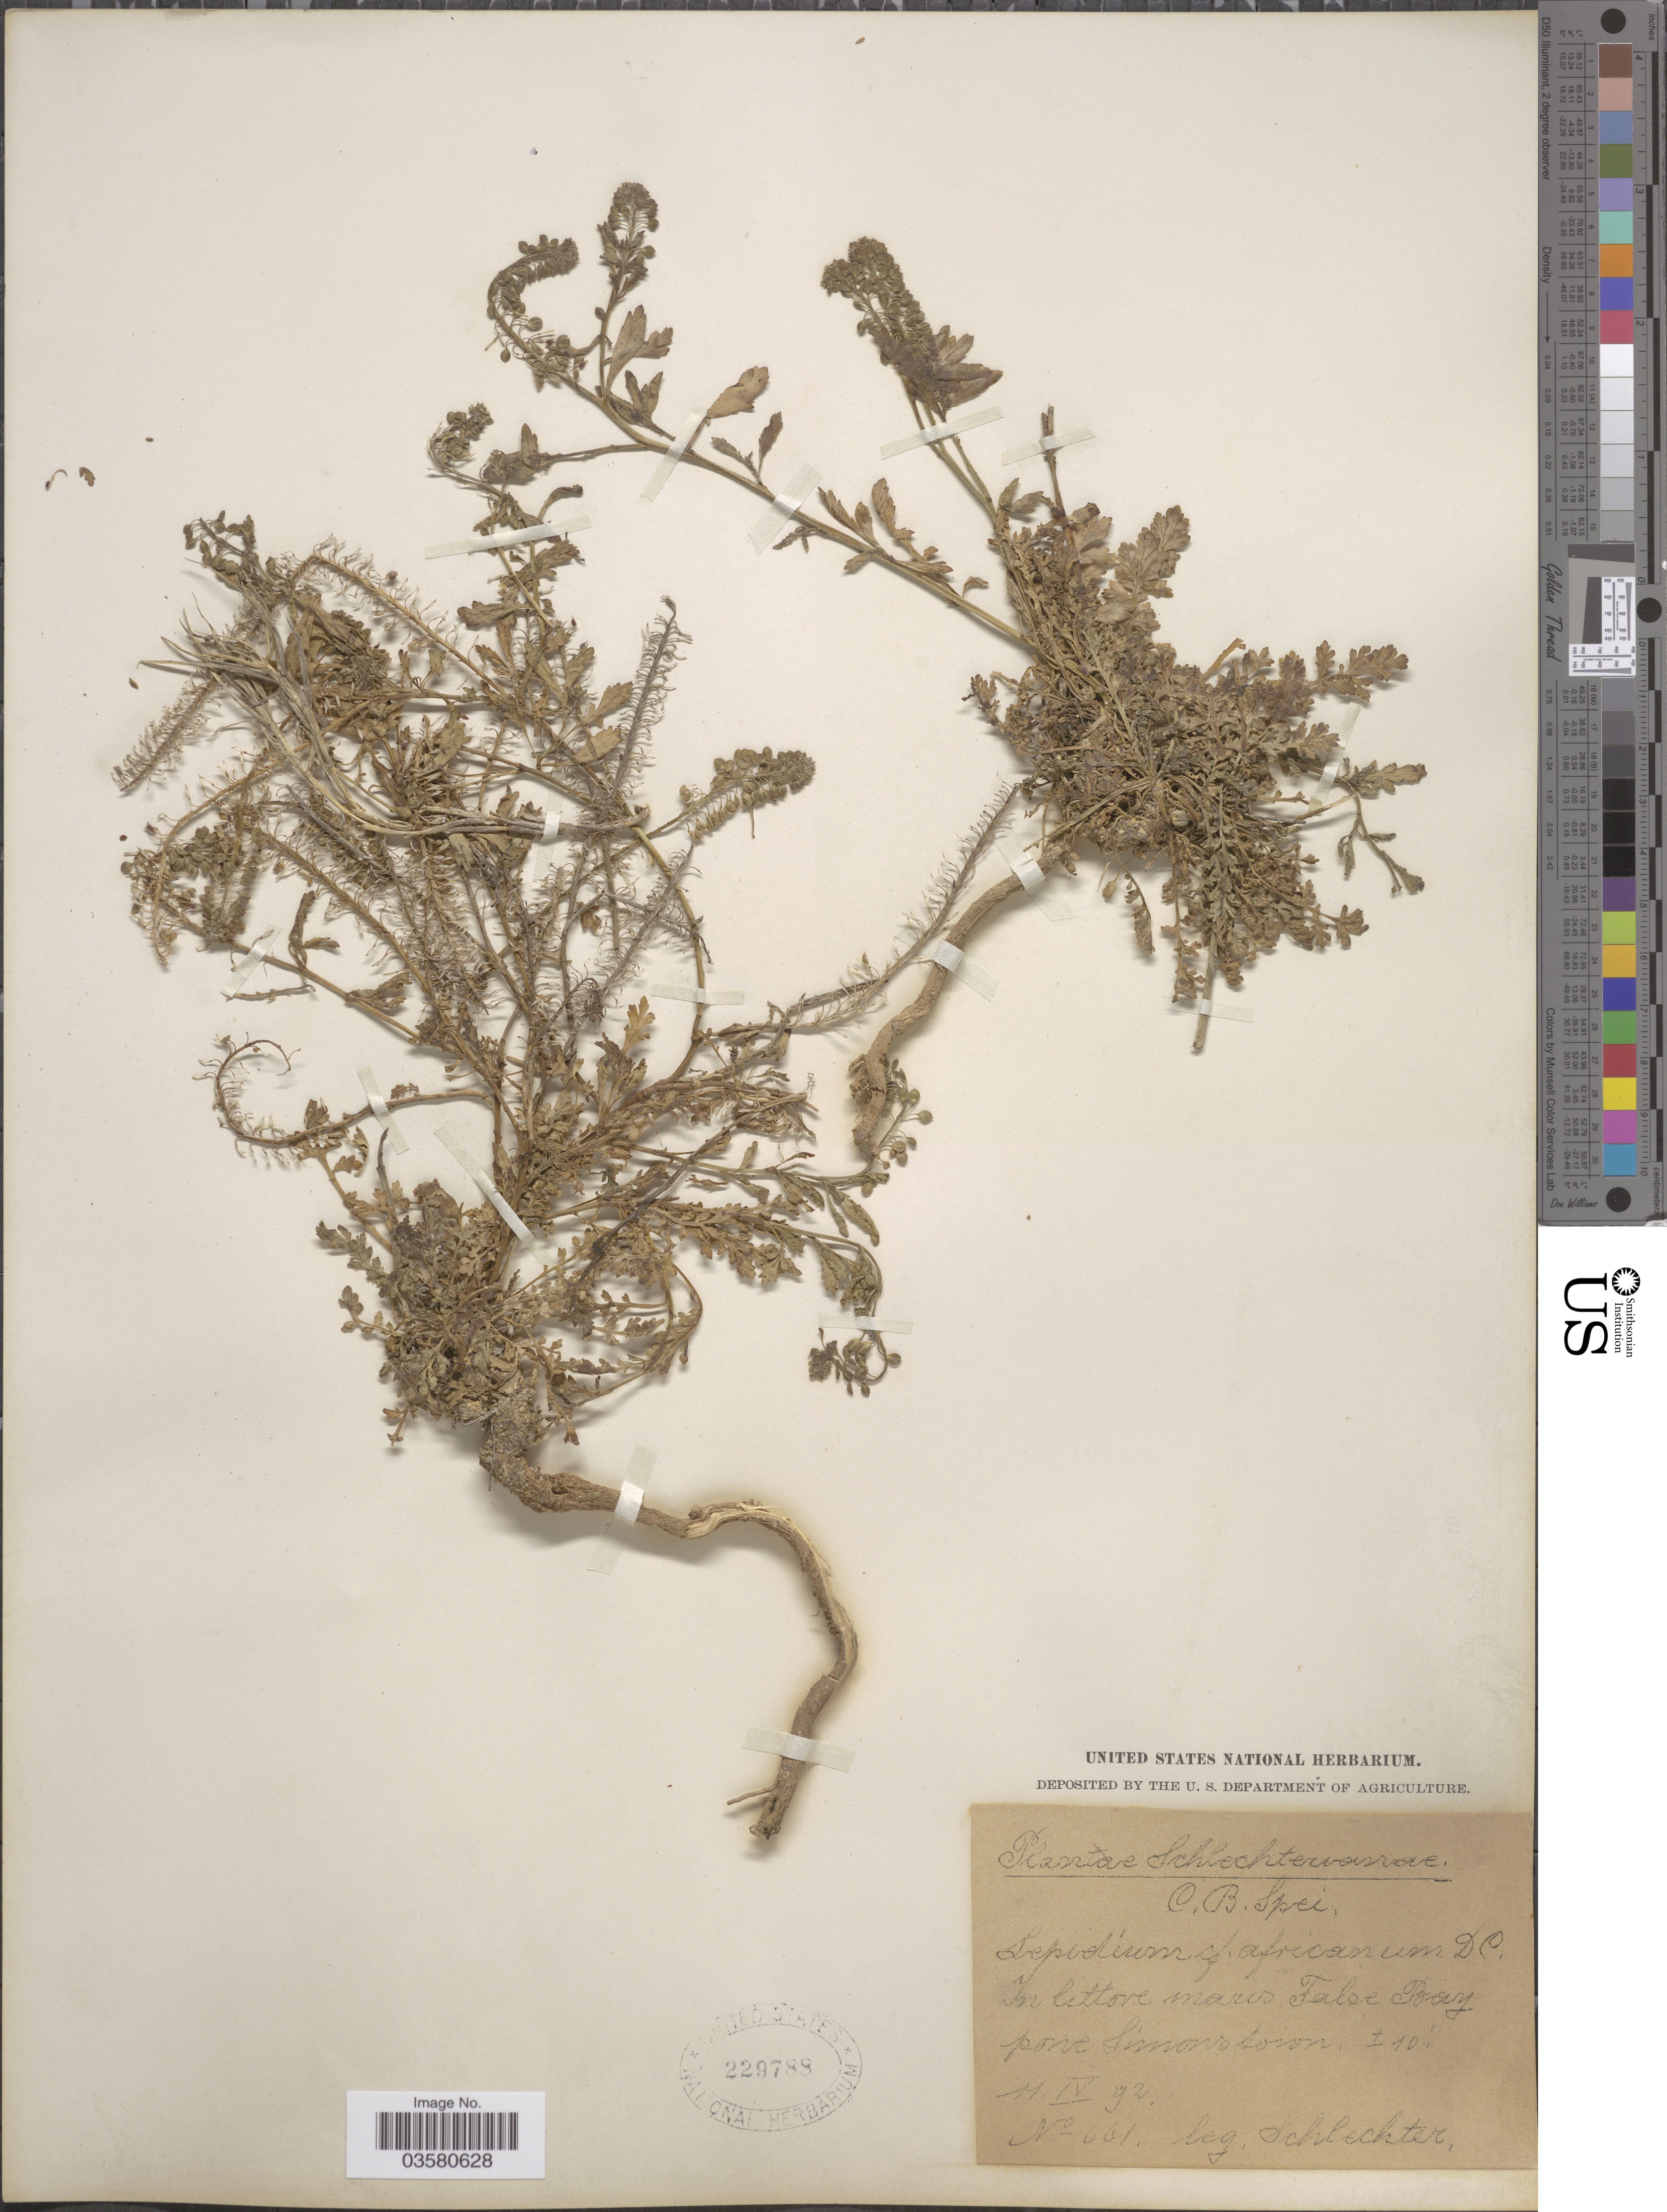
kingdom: Plantae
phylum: Tracheophyta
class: Magnoliopsida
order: Brassicales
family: Brassicaceae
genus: Lepidium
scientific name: Lepidium africanum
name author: (Burm. f.) DC.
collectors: Schlechter, --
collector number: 601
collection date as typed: Transcribed d/m/y: 11/4/92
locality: In littore maris False Bay porve [interpreted] Simonstown.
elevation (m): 3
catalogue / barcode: US 229789